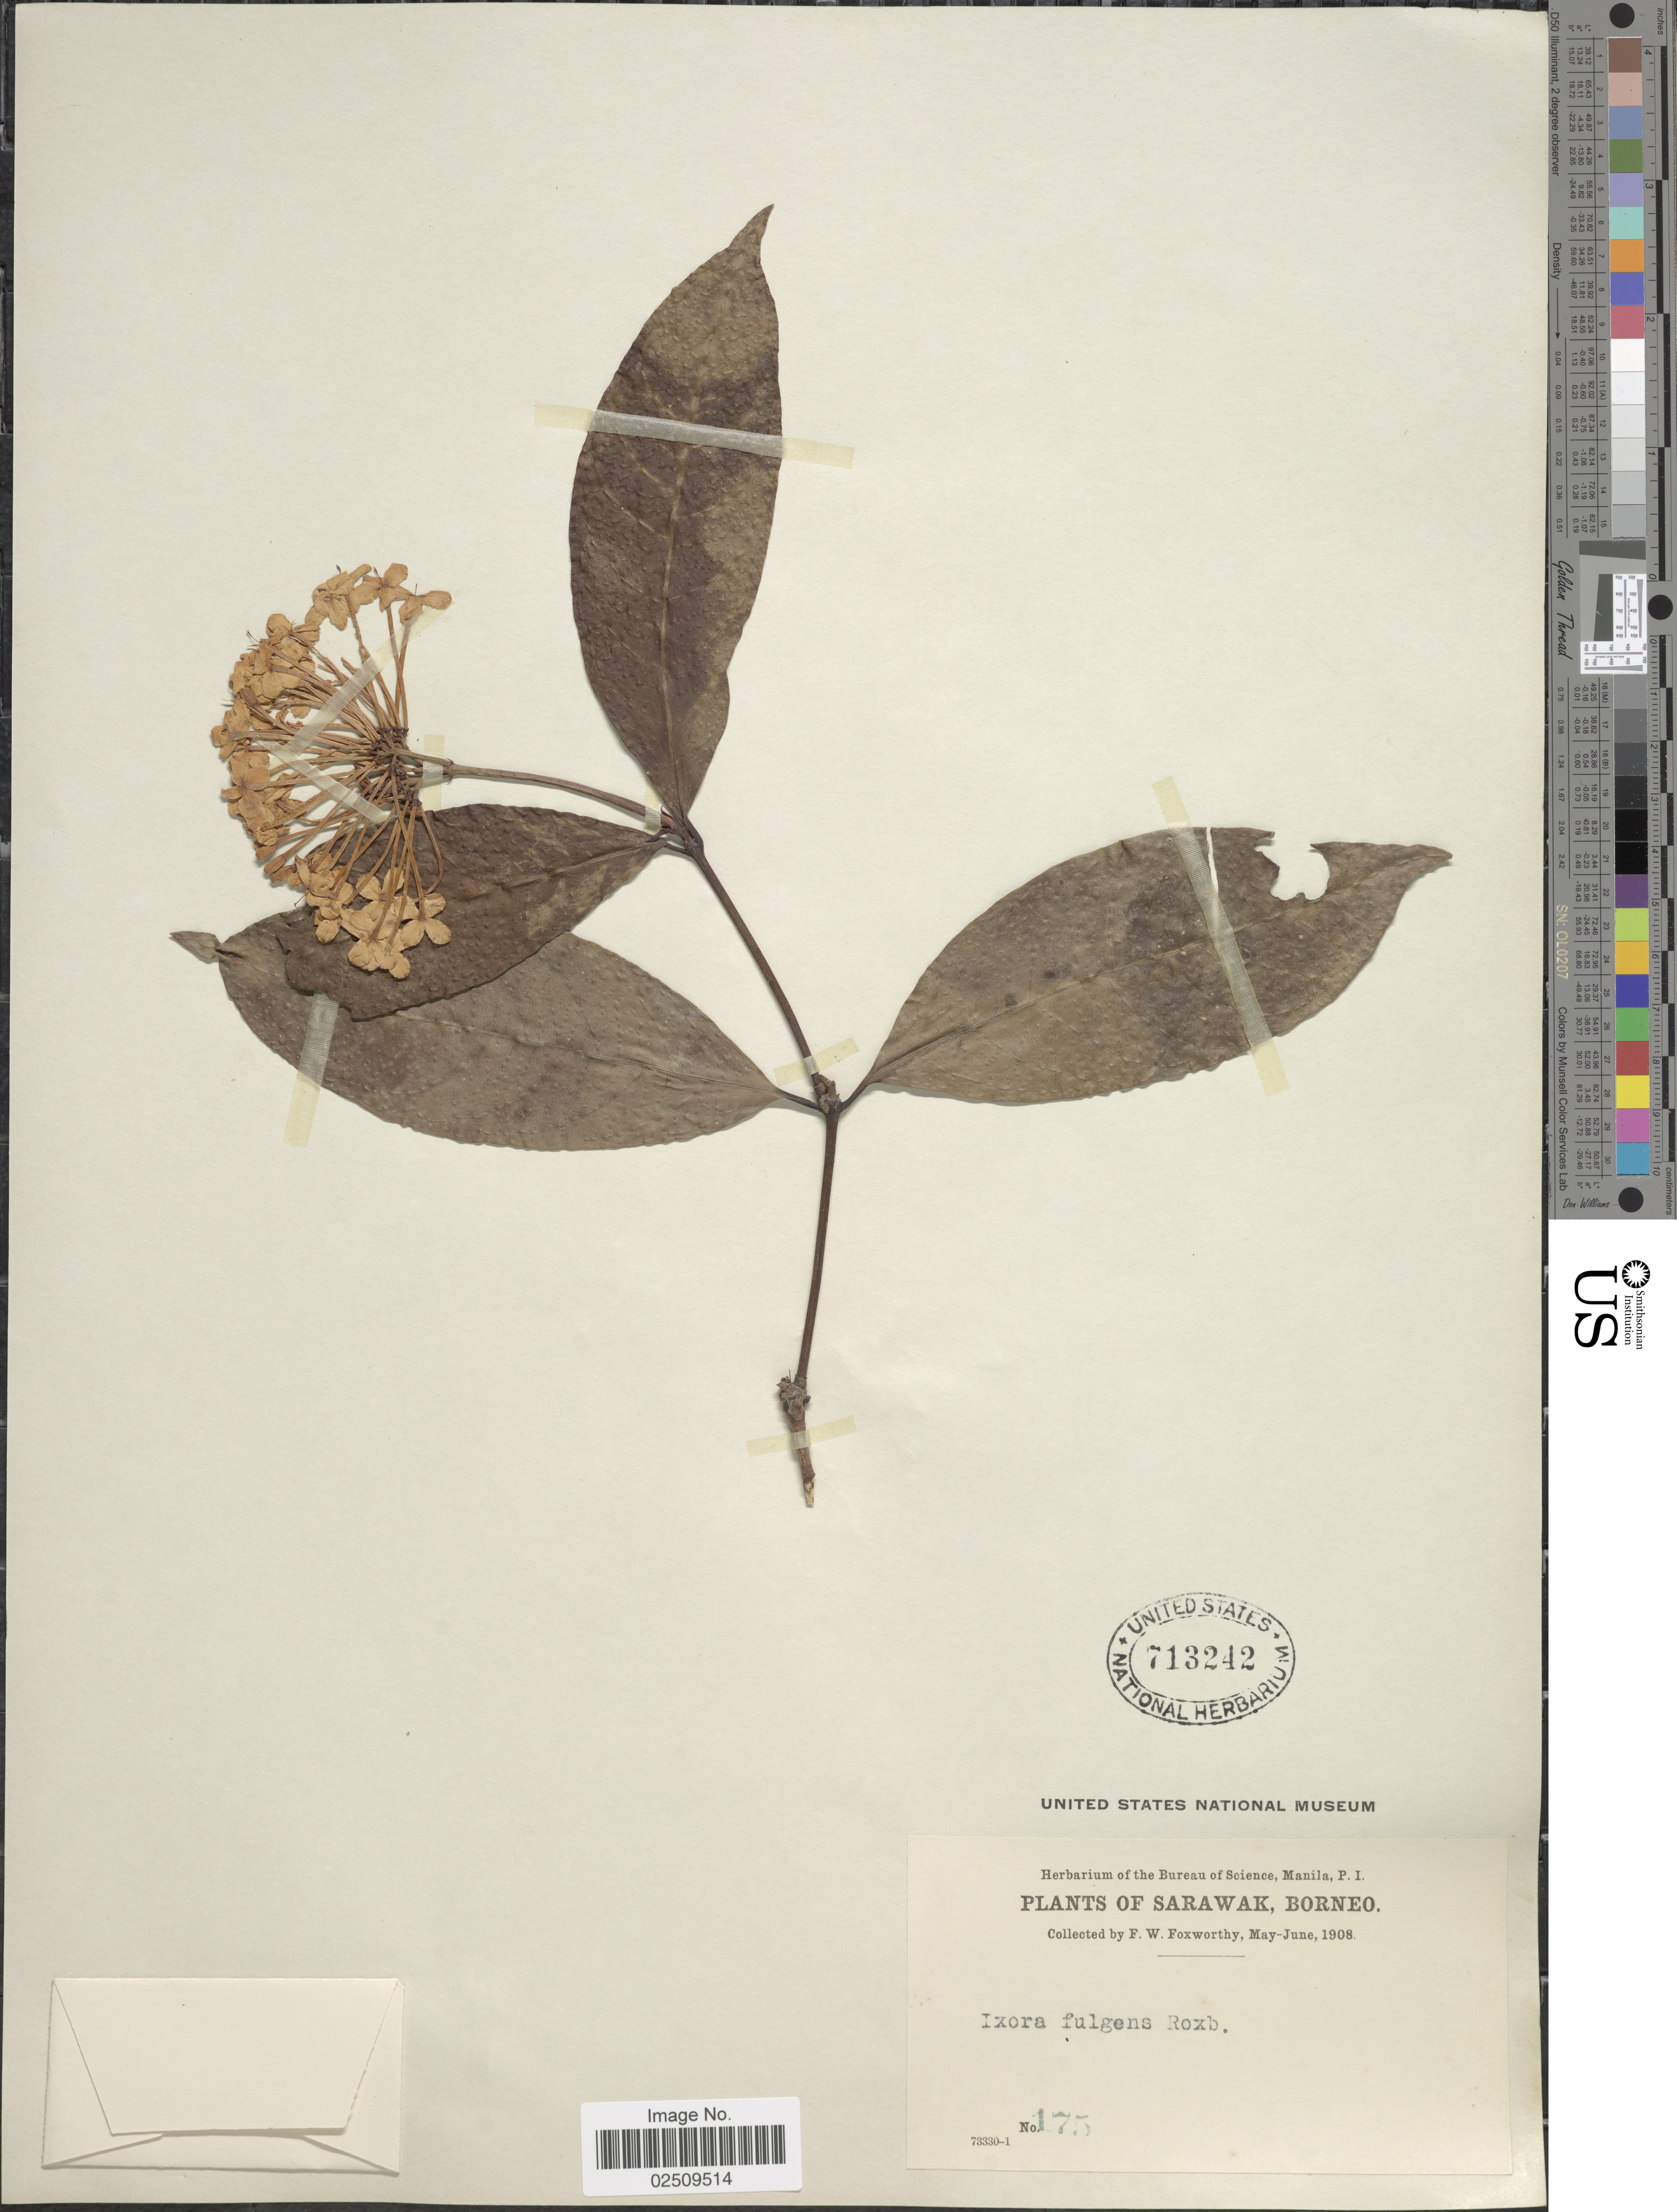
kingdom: Plantae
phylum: Tracheophyta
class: Magnoliopsida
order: Gentianales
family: Rubiaceae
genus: Ixora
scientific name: Ixora fulgens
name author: Bremek.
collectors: F. W. Foxworthy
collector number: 175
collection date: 1908-05/1908-06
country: Malaysia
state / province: Sarawak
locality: Borneo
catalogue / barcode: US 713242